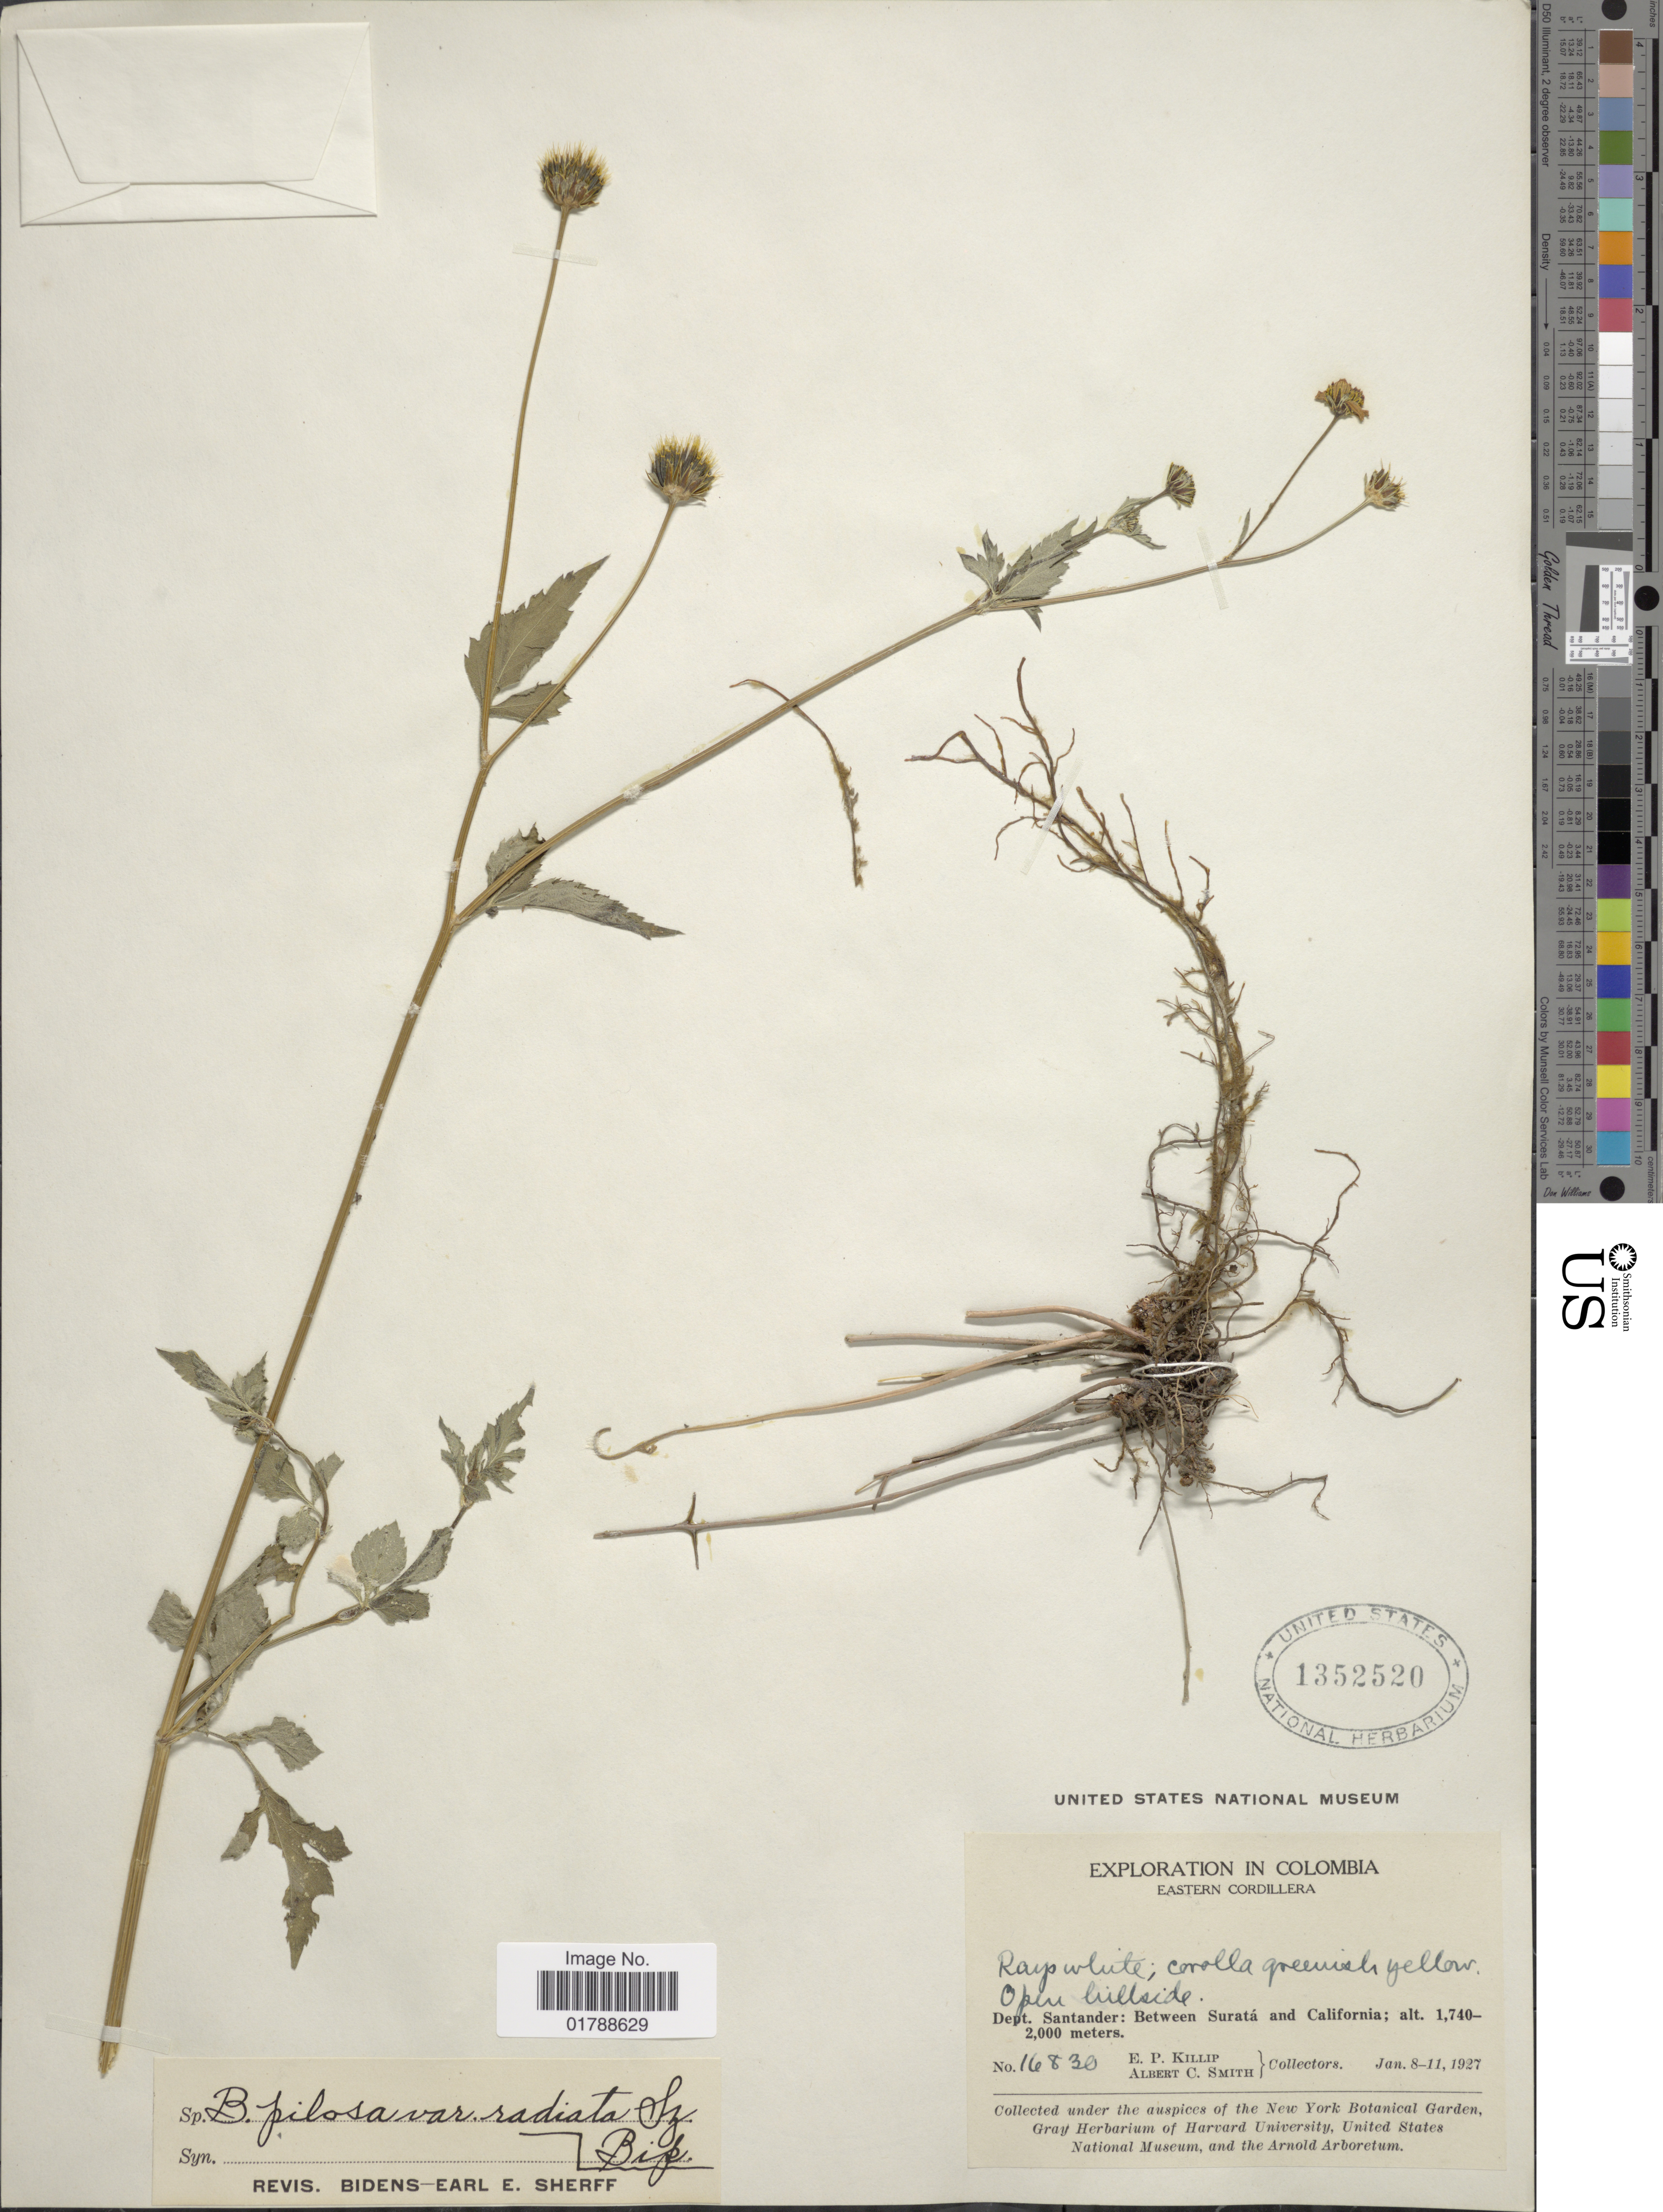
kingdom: Plantae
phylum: Tracheophyta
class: Magnoliopsida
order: Asterales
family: Asteraceae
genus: Bidens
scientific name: Bidens pilosa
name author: L.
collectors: E. P. Killip & A. C. Smith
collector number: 16830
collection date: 1927-01-08/1927-01-11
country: Colombia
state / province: Santander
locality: Eastern Cordillera. Between Suratá and California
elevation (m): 1740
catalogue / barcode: US 1352520